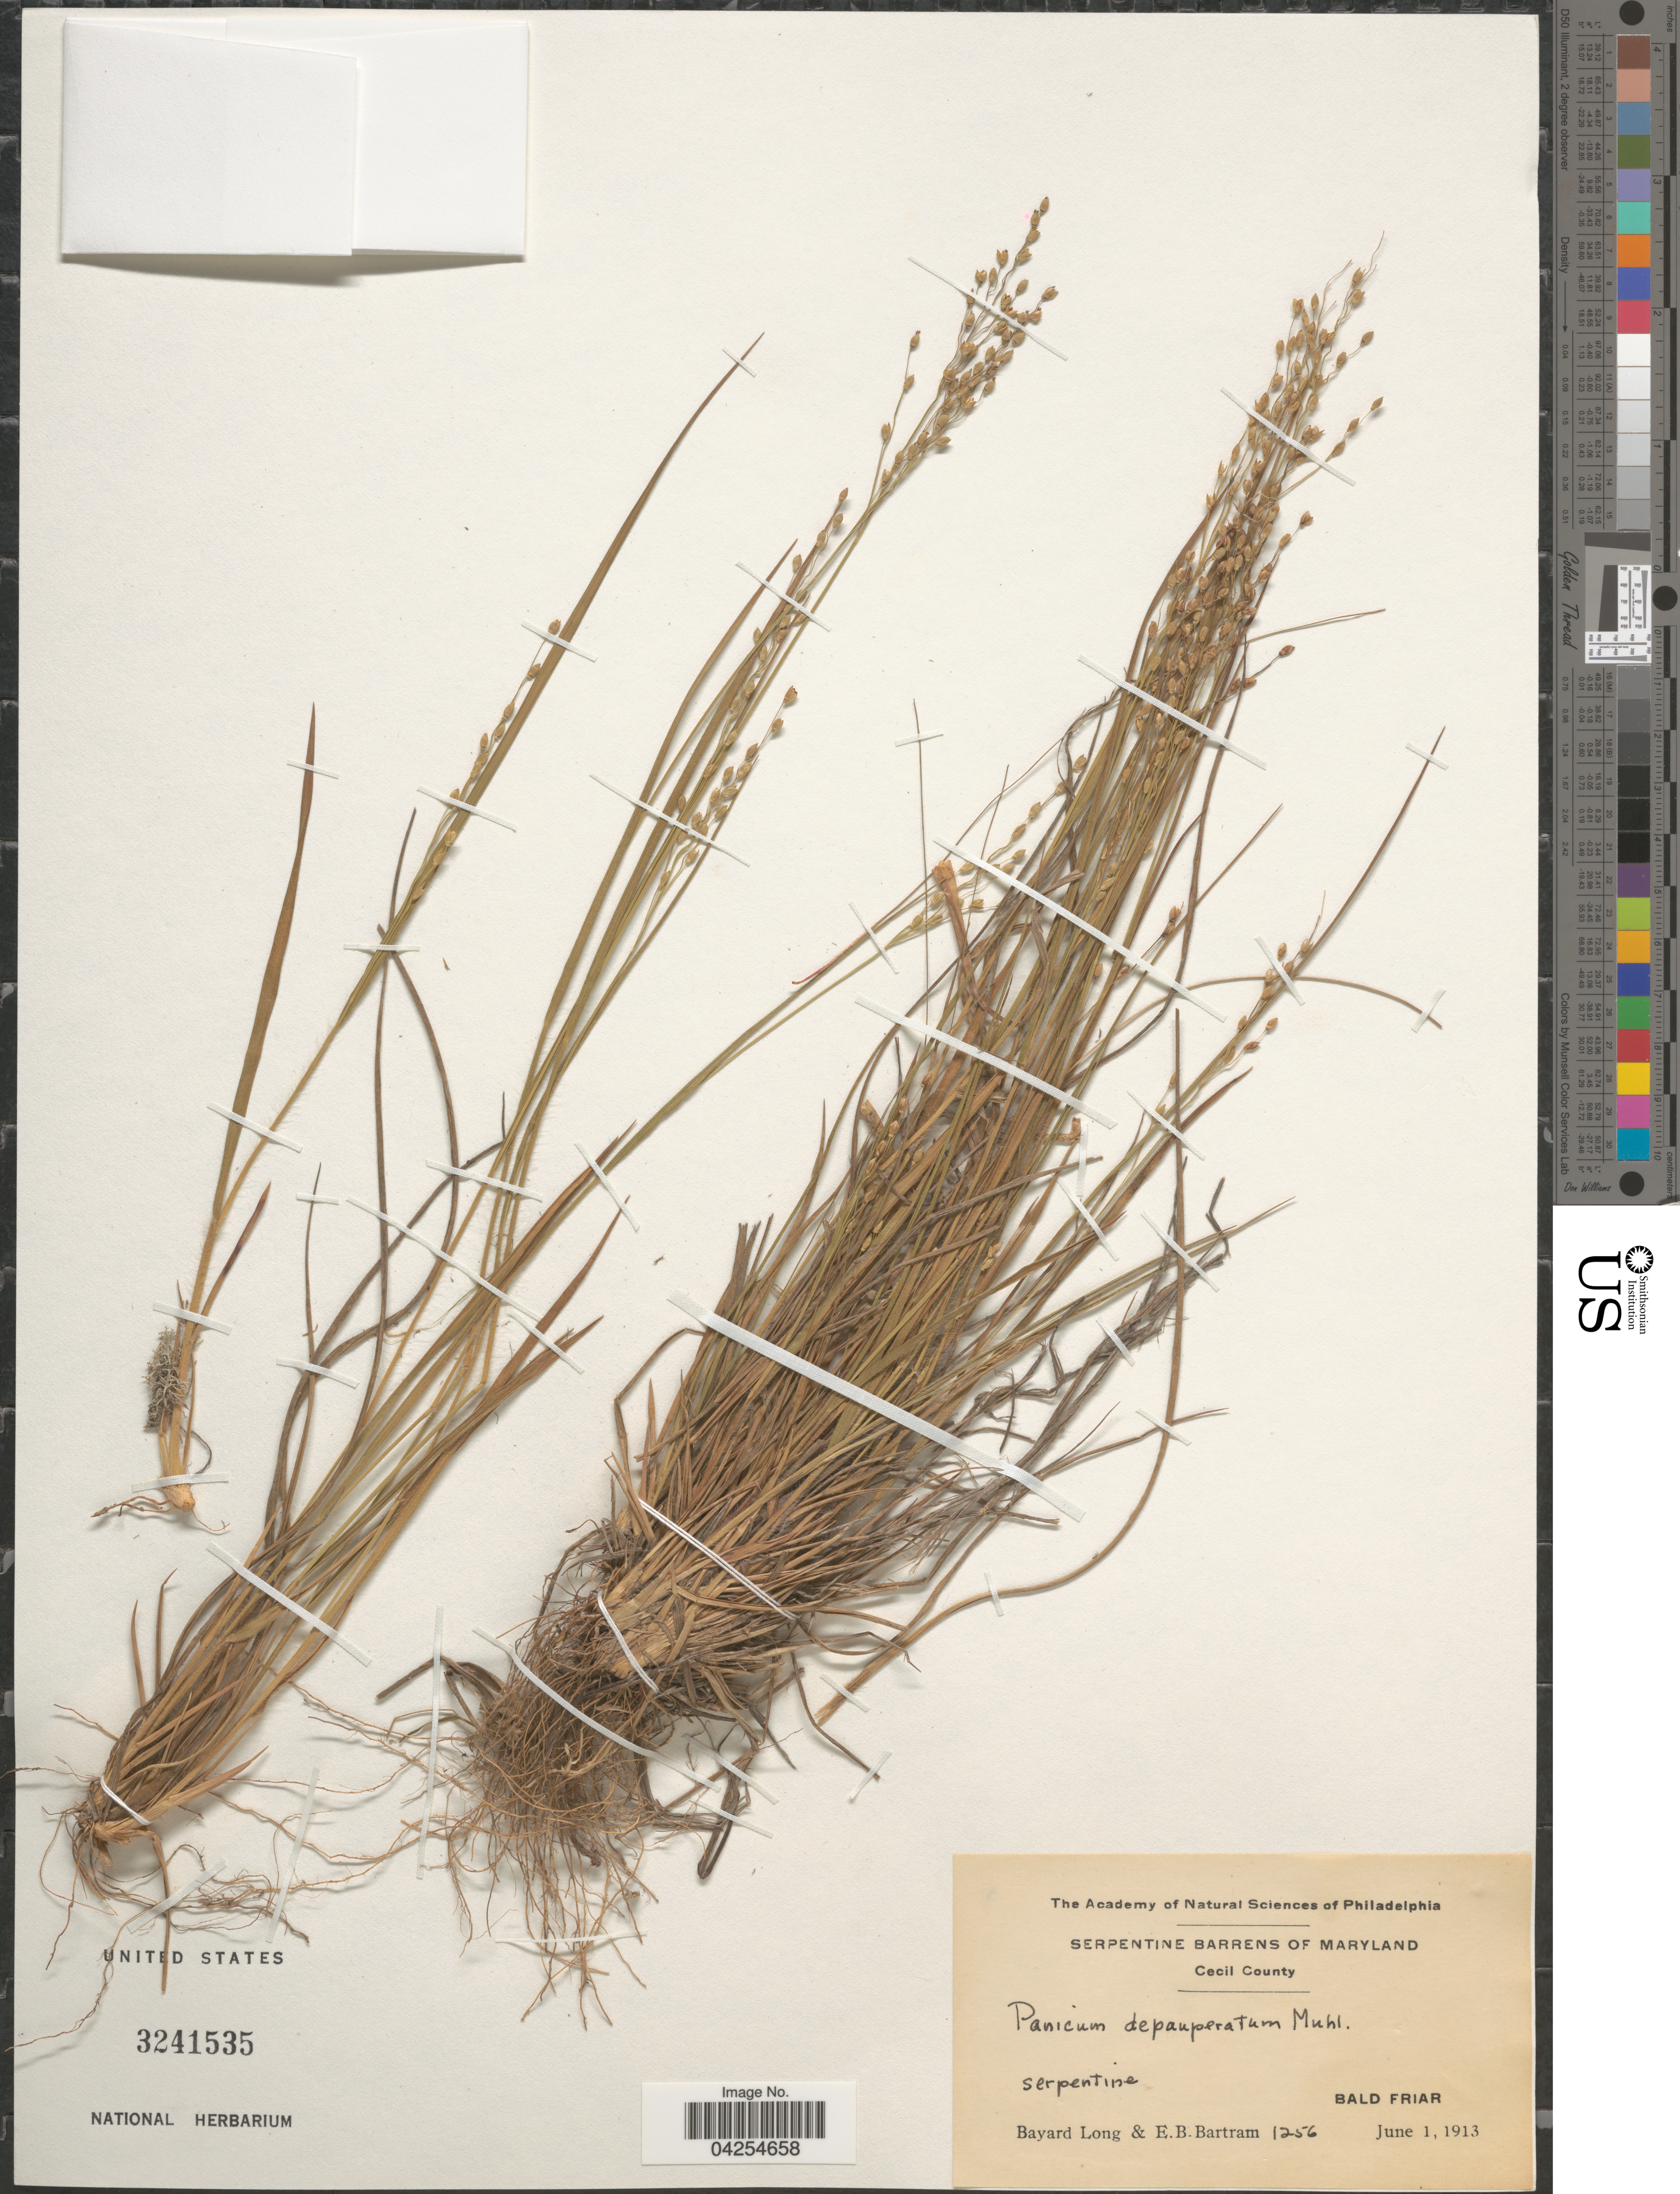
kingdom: Plantae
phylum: Tracheophyta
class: Liliopsida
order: Poales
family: Poaceae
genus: Dichanthelium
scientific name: Dichanthelium depauperatum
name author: (Muhl.) Gould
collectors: B. Long & E. B. Bartram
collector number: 1256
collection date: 1913-06-01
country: United States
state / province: Maryland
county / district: Cecil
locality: Serpentine barrens of Maryland. Cecil County. Bald Friar.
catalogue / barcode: US 3241535